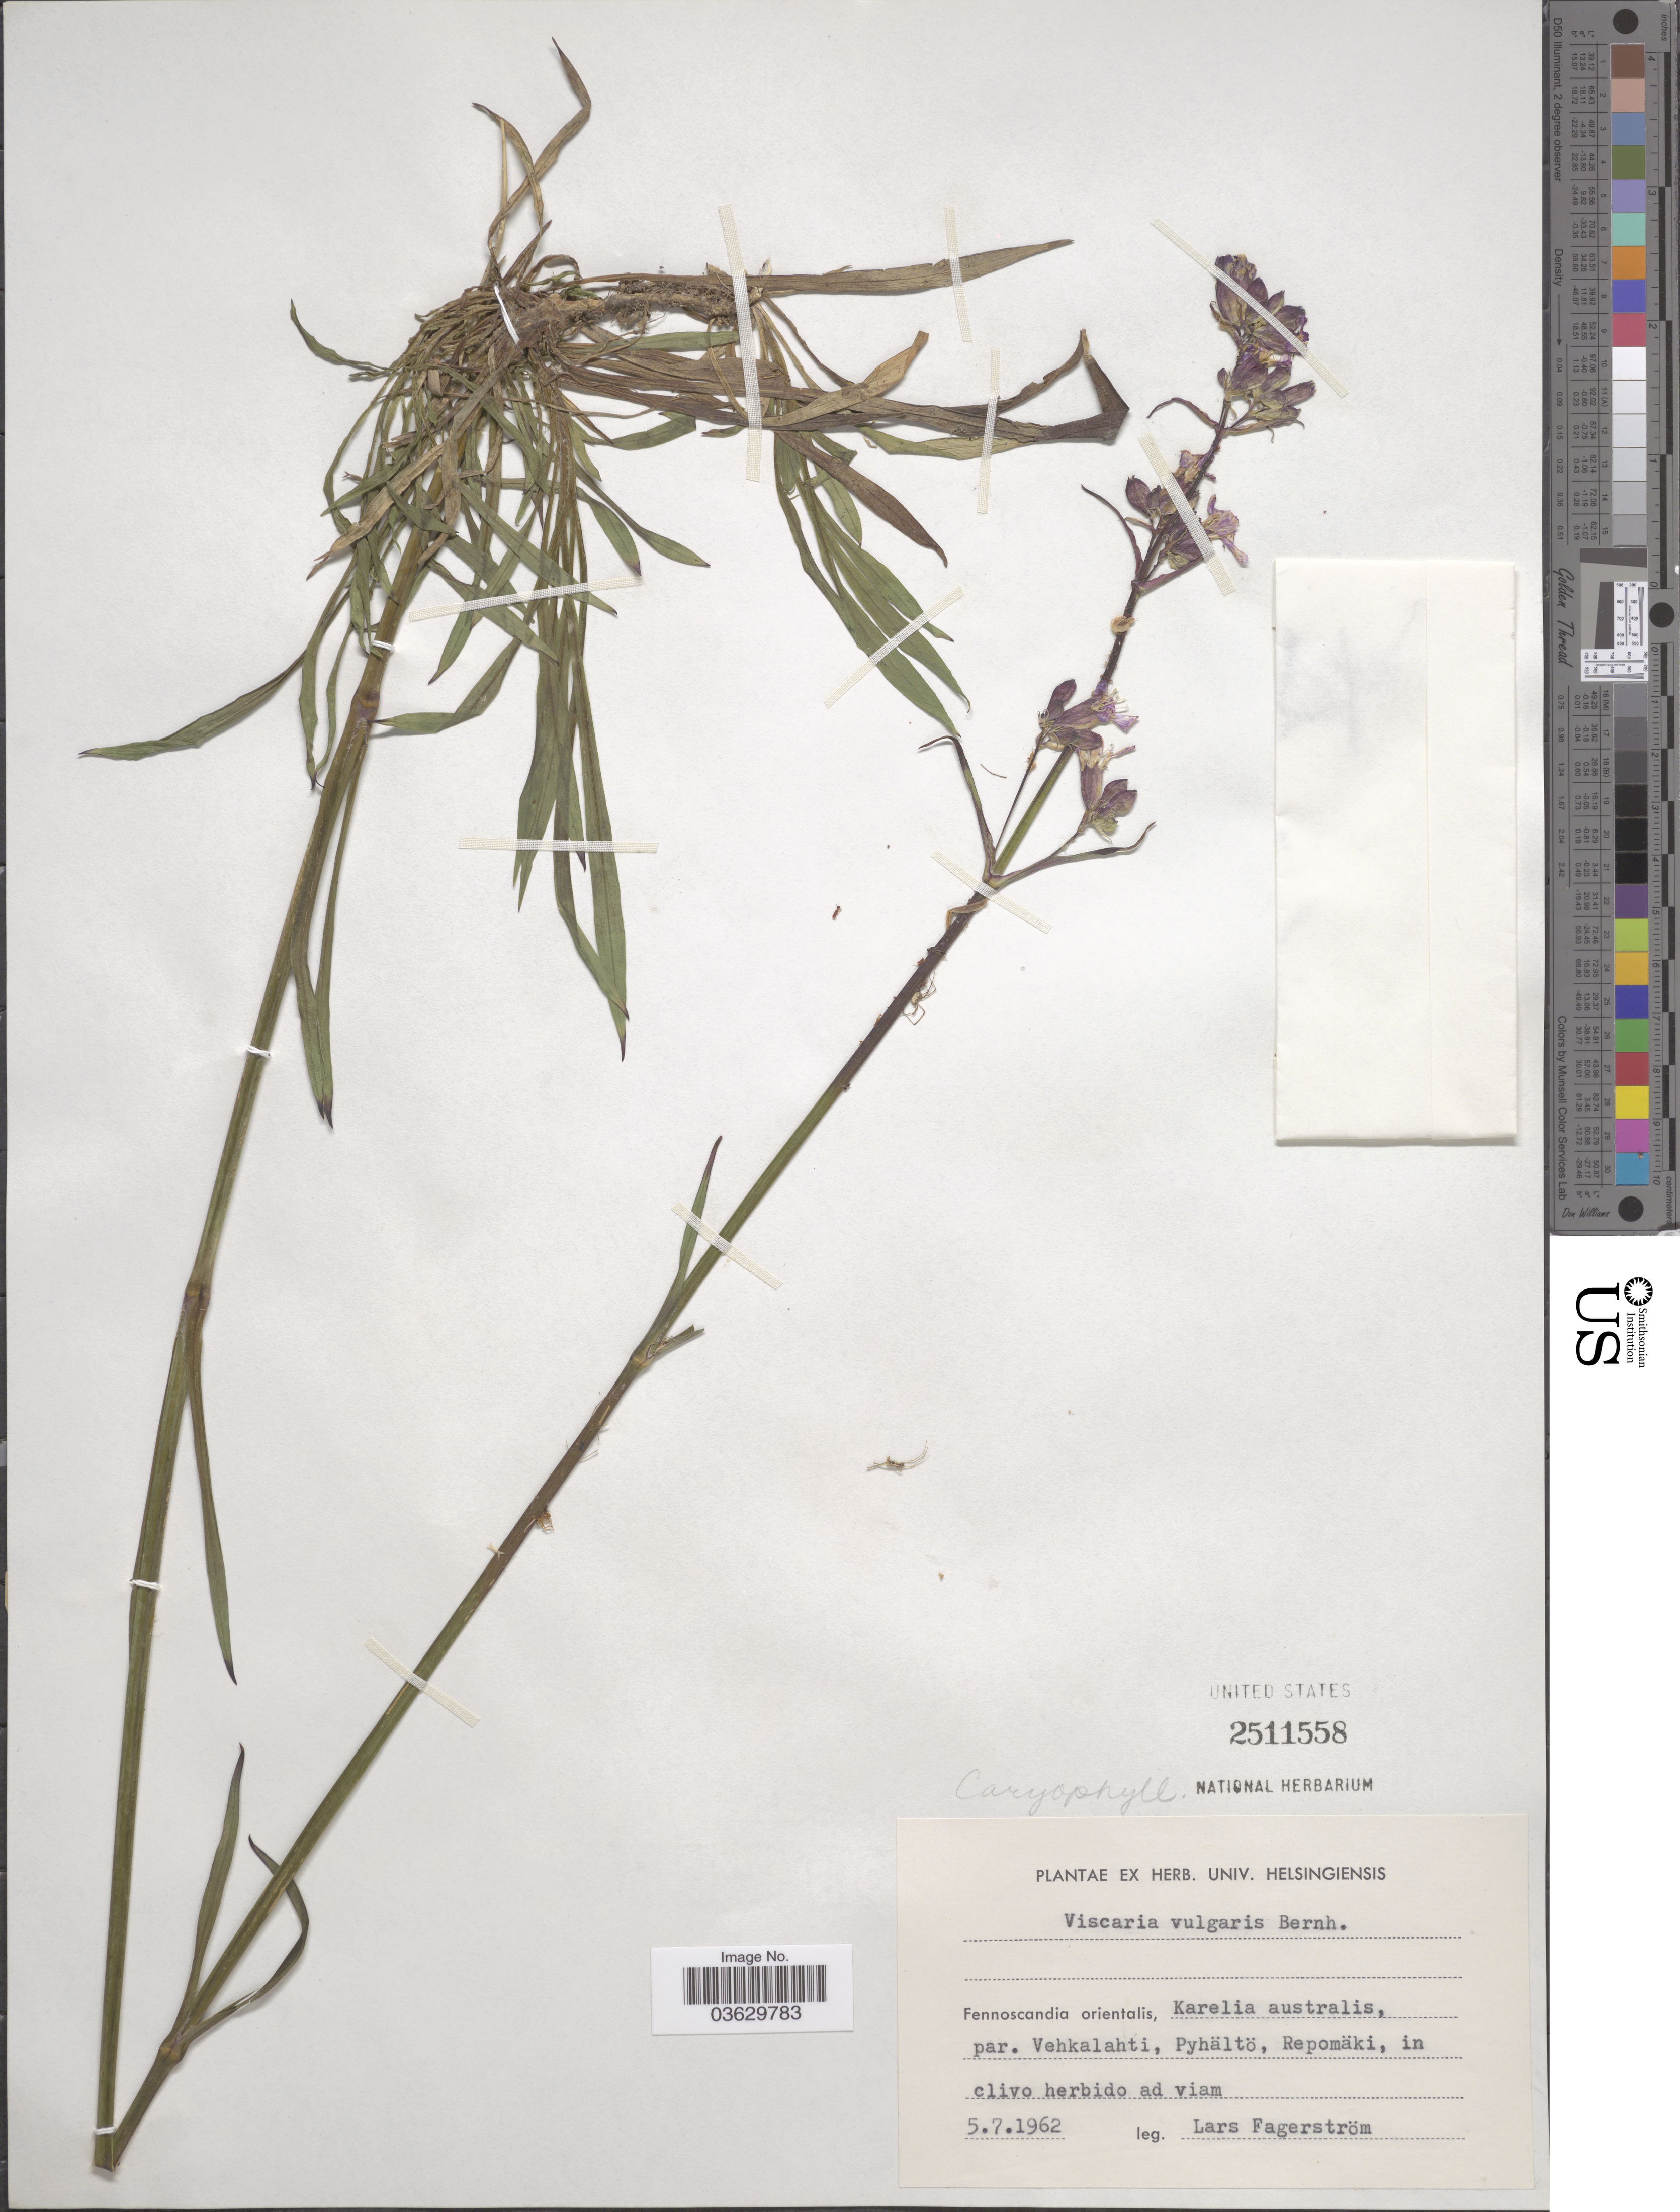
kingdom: Plantae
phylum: Tracheophyta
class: Magnoliopsida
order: Caryophyllales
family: Caryophyllaceae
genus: Viscaria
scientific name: Viscaria vulgaris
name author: Bernh.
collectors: L. Fagerstrom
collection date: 1962-07-05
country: Finland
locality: Fennoscandia orientalis, Karelia australis, par. Vehkalahti, Pyhältö, Repomäki, in clivo herbido ad viam.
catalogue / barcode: US 2511558